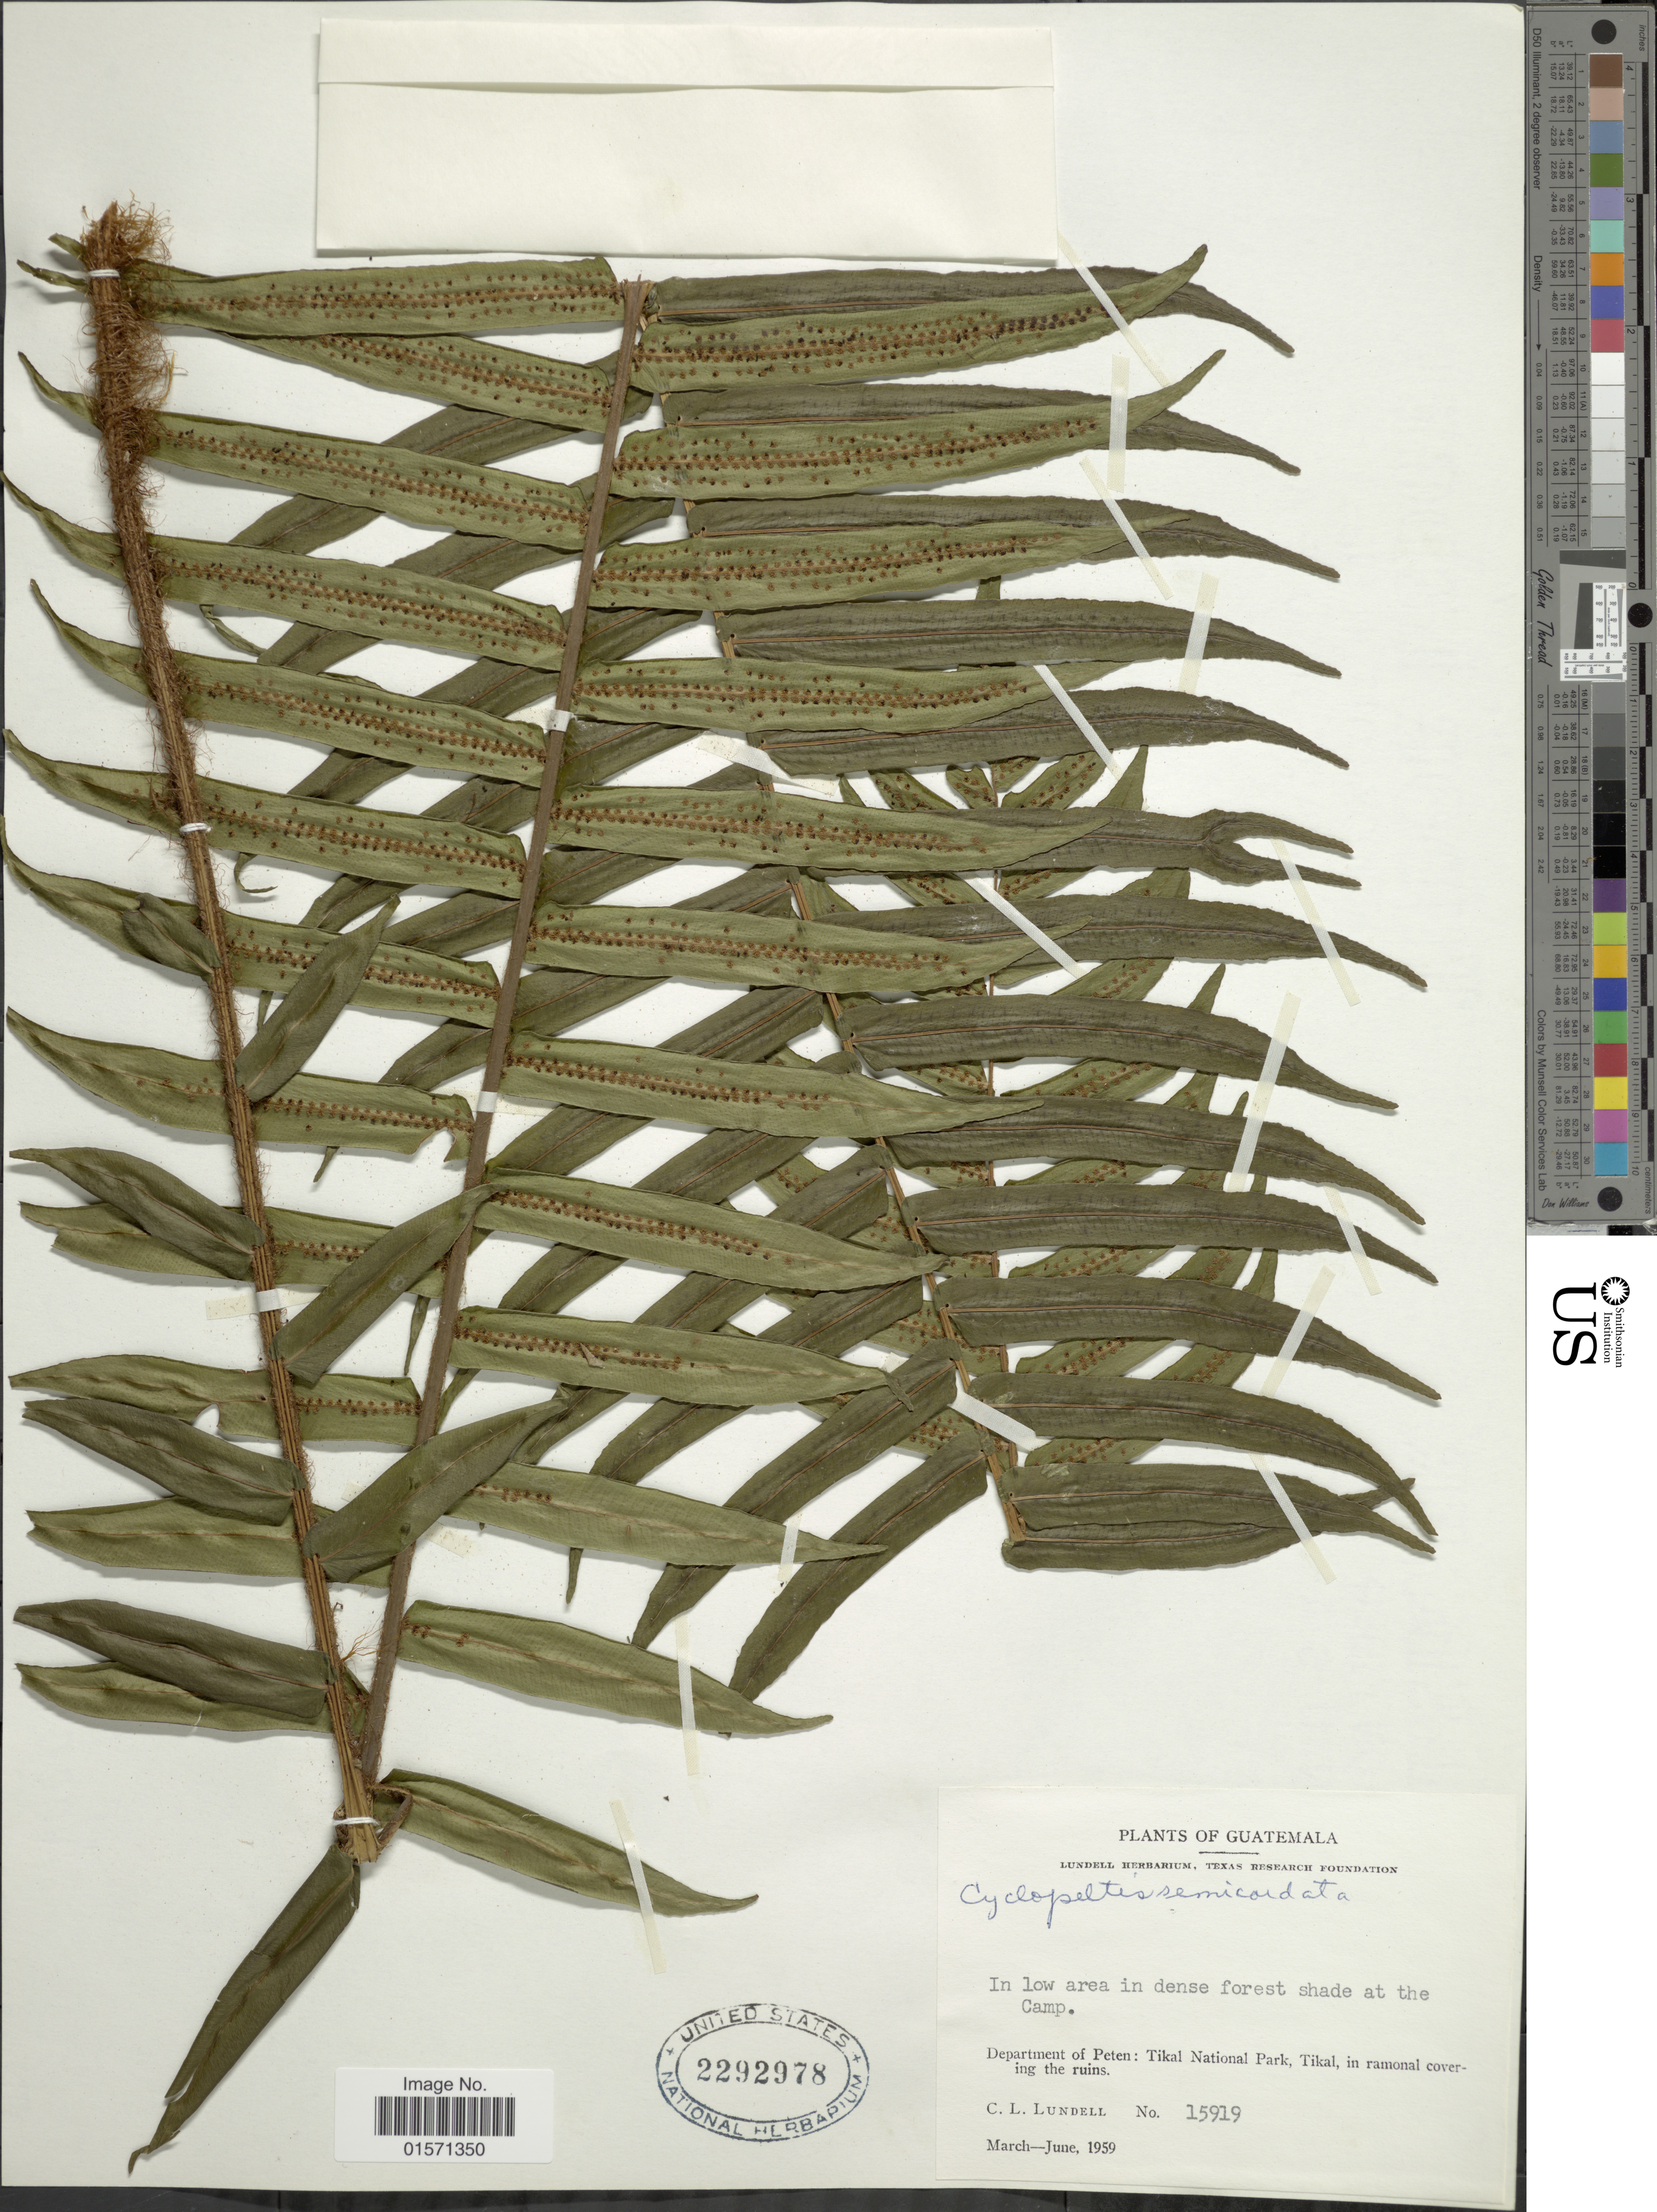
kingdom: Plantae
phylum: Tracheophyta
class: Polypodiopsida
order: Polypodiales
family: Lomariopsidaceae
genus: Cyclopeltis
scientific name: Cyclopeltis semicordata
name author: (Sw.) J. Sm.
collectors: C. L. Lundell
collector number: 15919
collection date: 1959-03/1959-06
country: Guatemala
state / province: El Petén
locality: Department of Peten: Tikal National Park, Tikal, in ramonal covering the ruins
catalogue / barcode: US 2292978